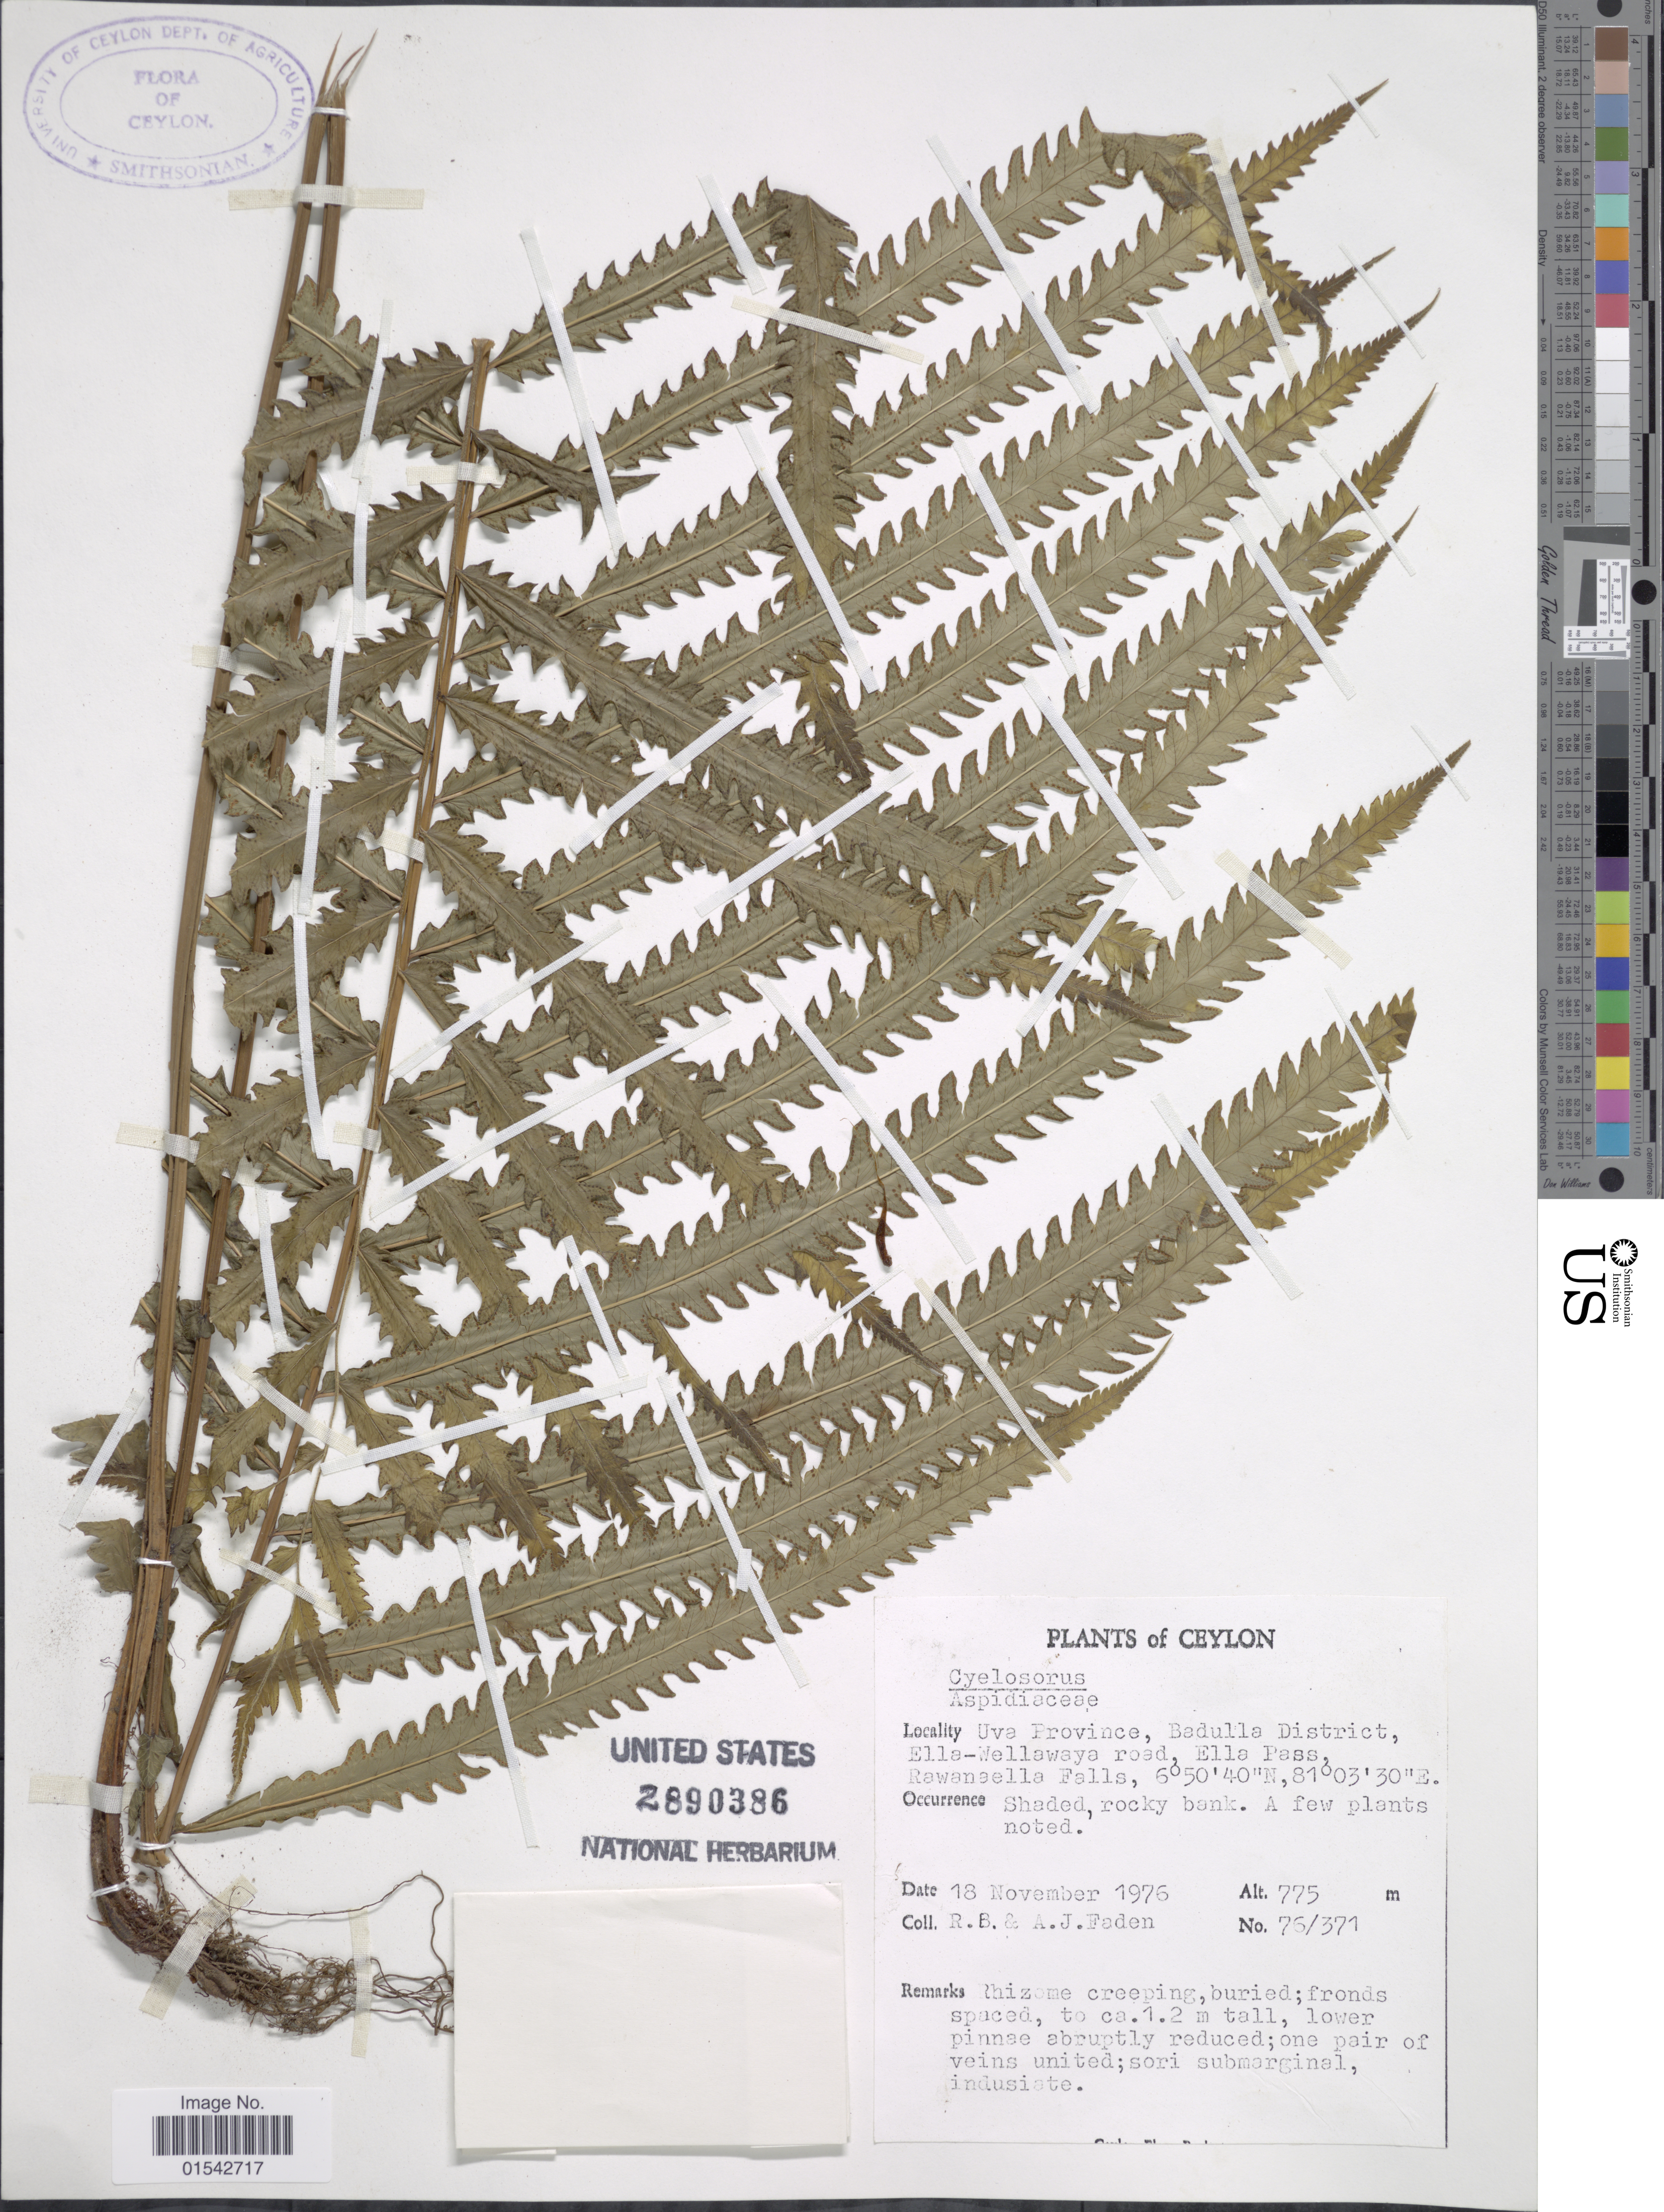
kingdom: Plantae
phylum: Tracheophyta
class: Polypodiopsida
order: Polypodiales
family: Thelypteridaceae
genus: Cyclosorus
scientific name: Cyclosorus sp.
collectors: R. B. Faden & A. J. Faden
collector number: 76/371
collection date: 1976-11-18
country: Sri Lanka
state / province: Uva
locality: Ceylon, Uva Province, Badulla District, Ella-Wellawaya road, Ella Pass, Rawanaella Falls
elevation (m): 775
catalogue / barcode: US 2890386